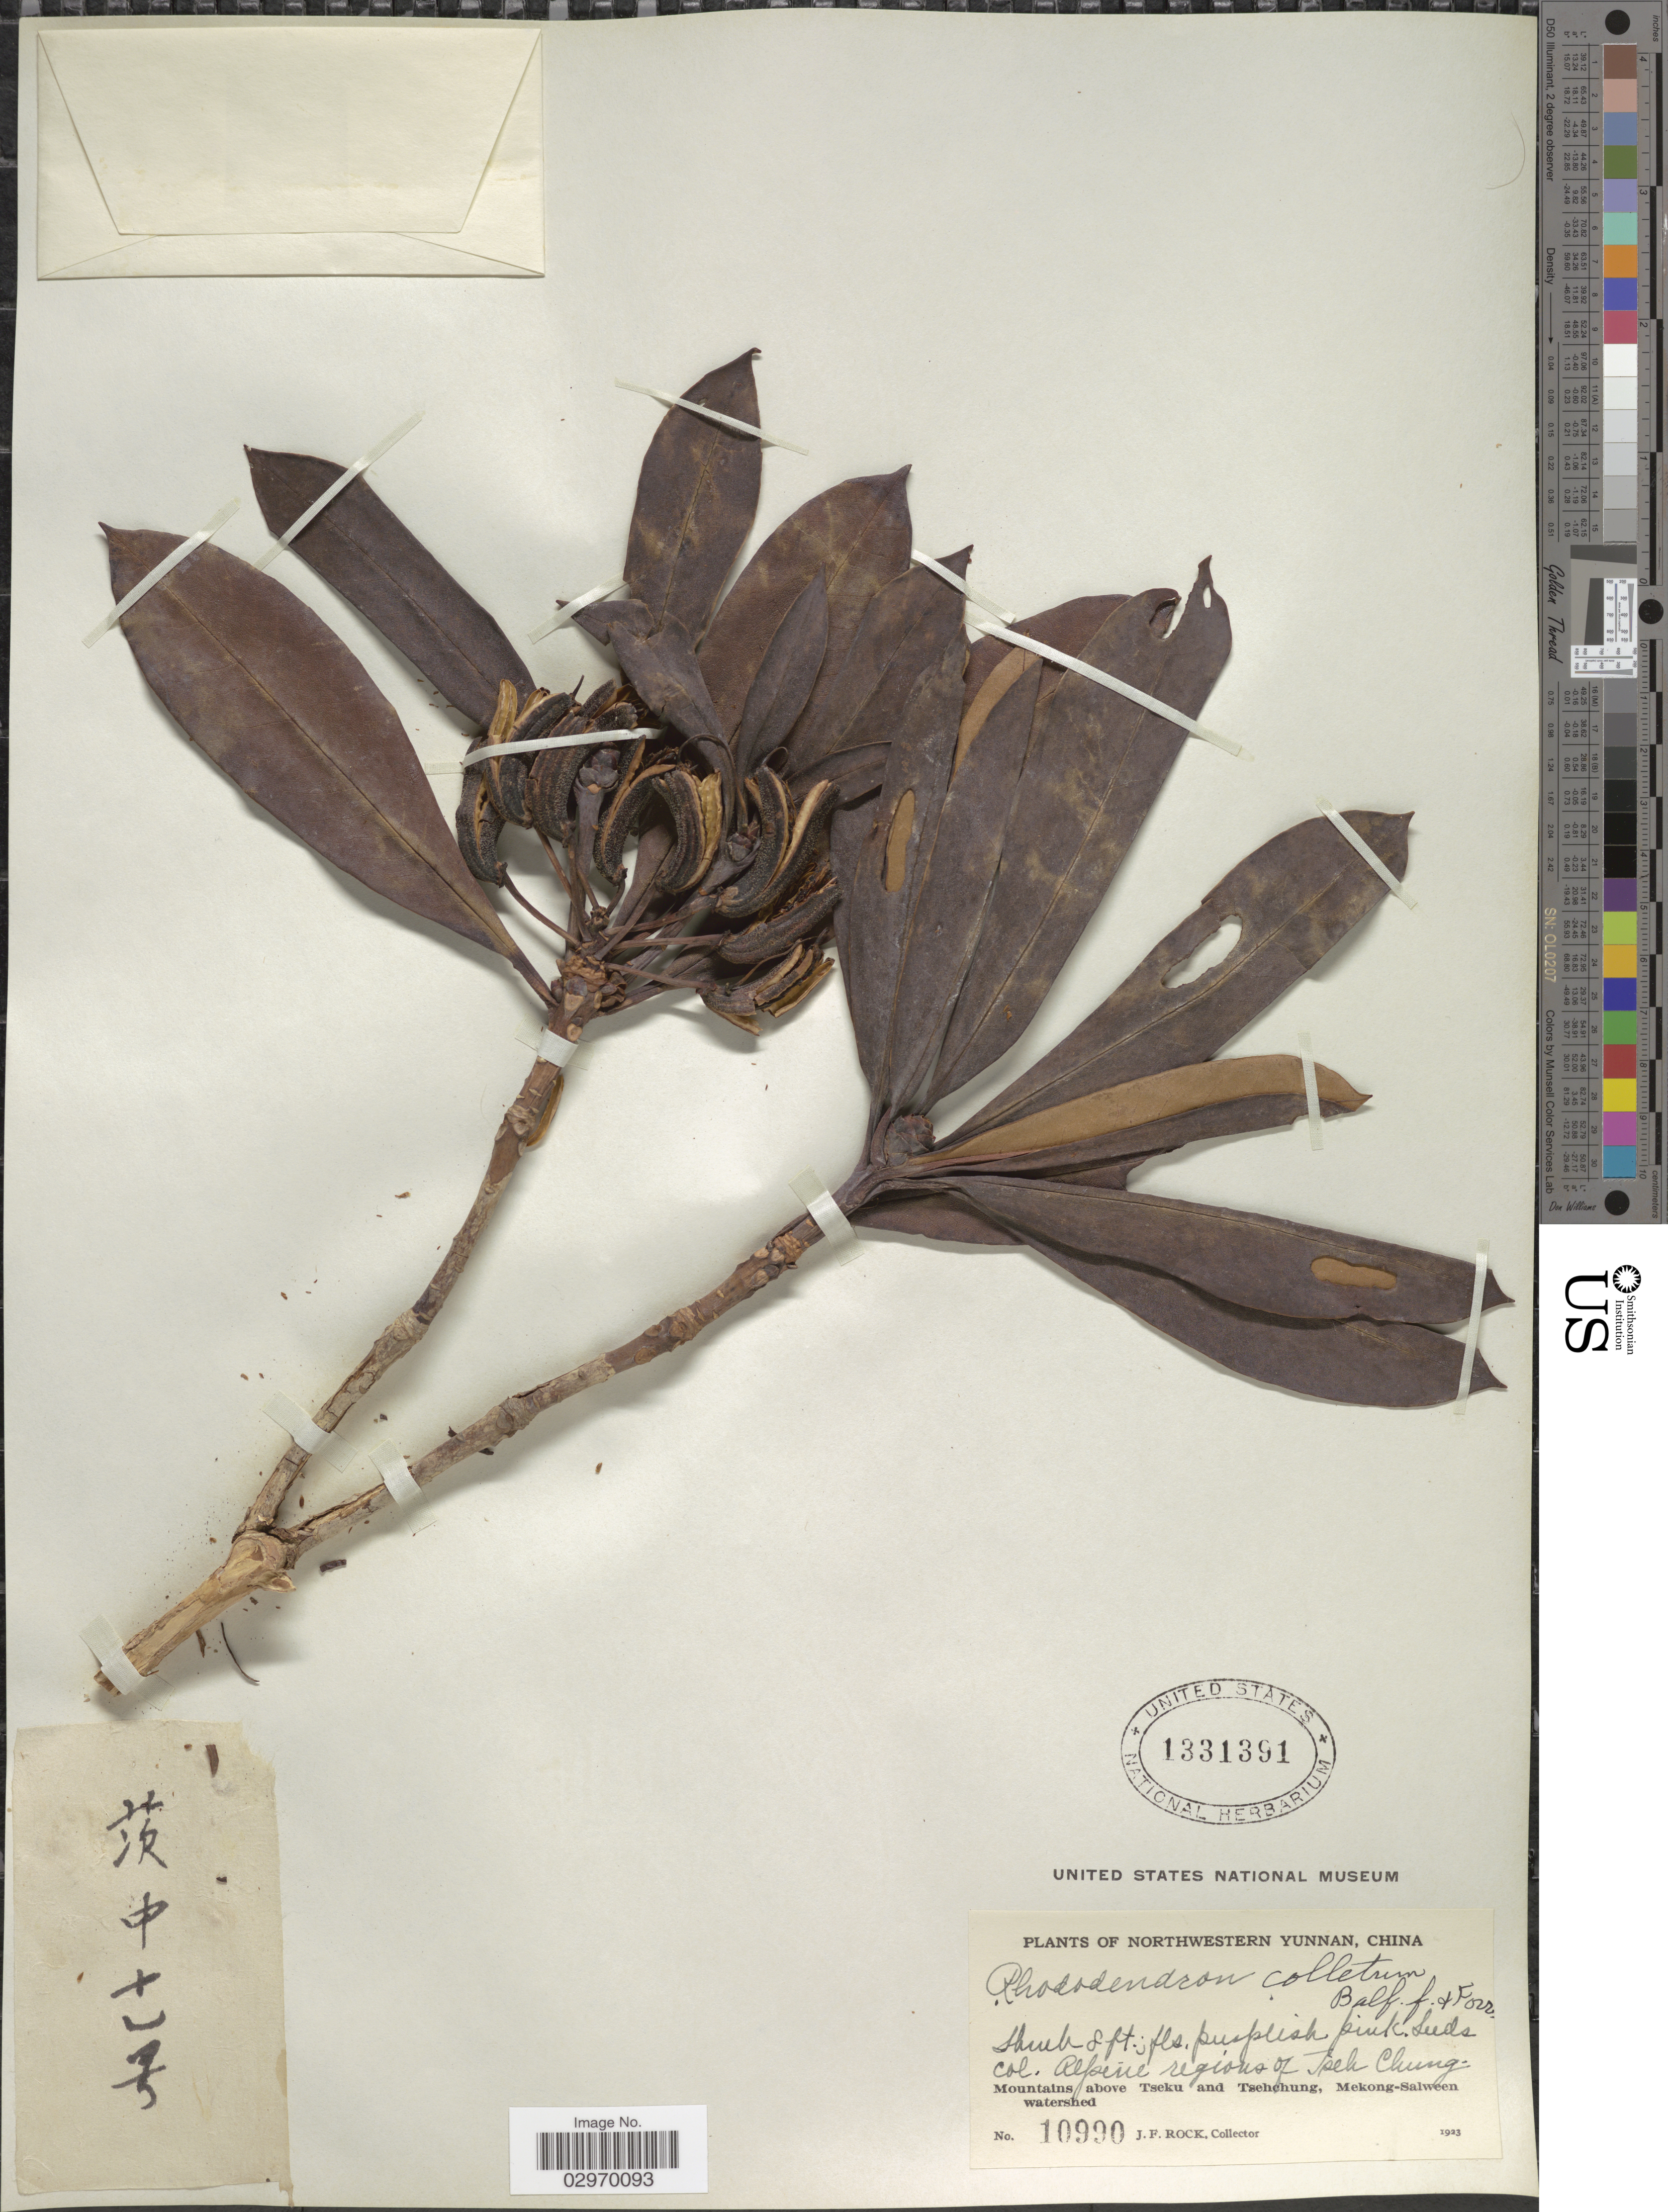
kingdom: Plantae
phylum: Tracheophyta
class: Magnoliopsida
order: Ericales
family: Ericaceae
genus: Rhododendron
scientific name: Rhododendron colletum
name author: Balf. f. & Forrest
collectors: J. Rock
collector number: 10990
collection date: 1923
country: China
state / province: Yunnan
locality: Northwestern Yunnan. Alpine regions of Tseh Chung. Mountains above Tseku and Tsehchung, Mekong-Salween watershed.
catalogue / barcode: US 1331391